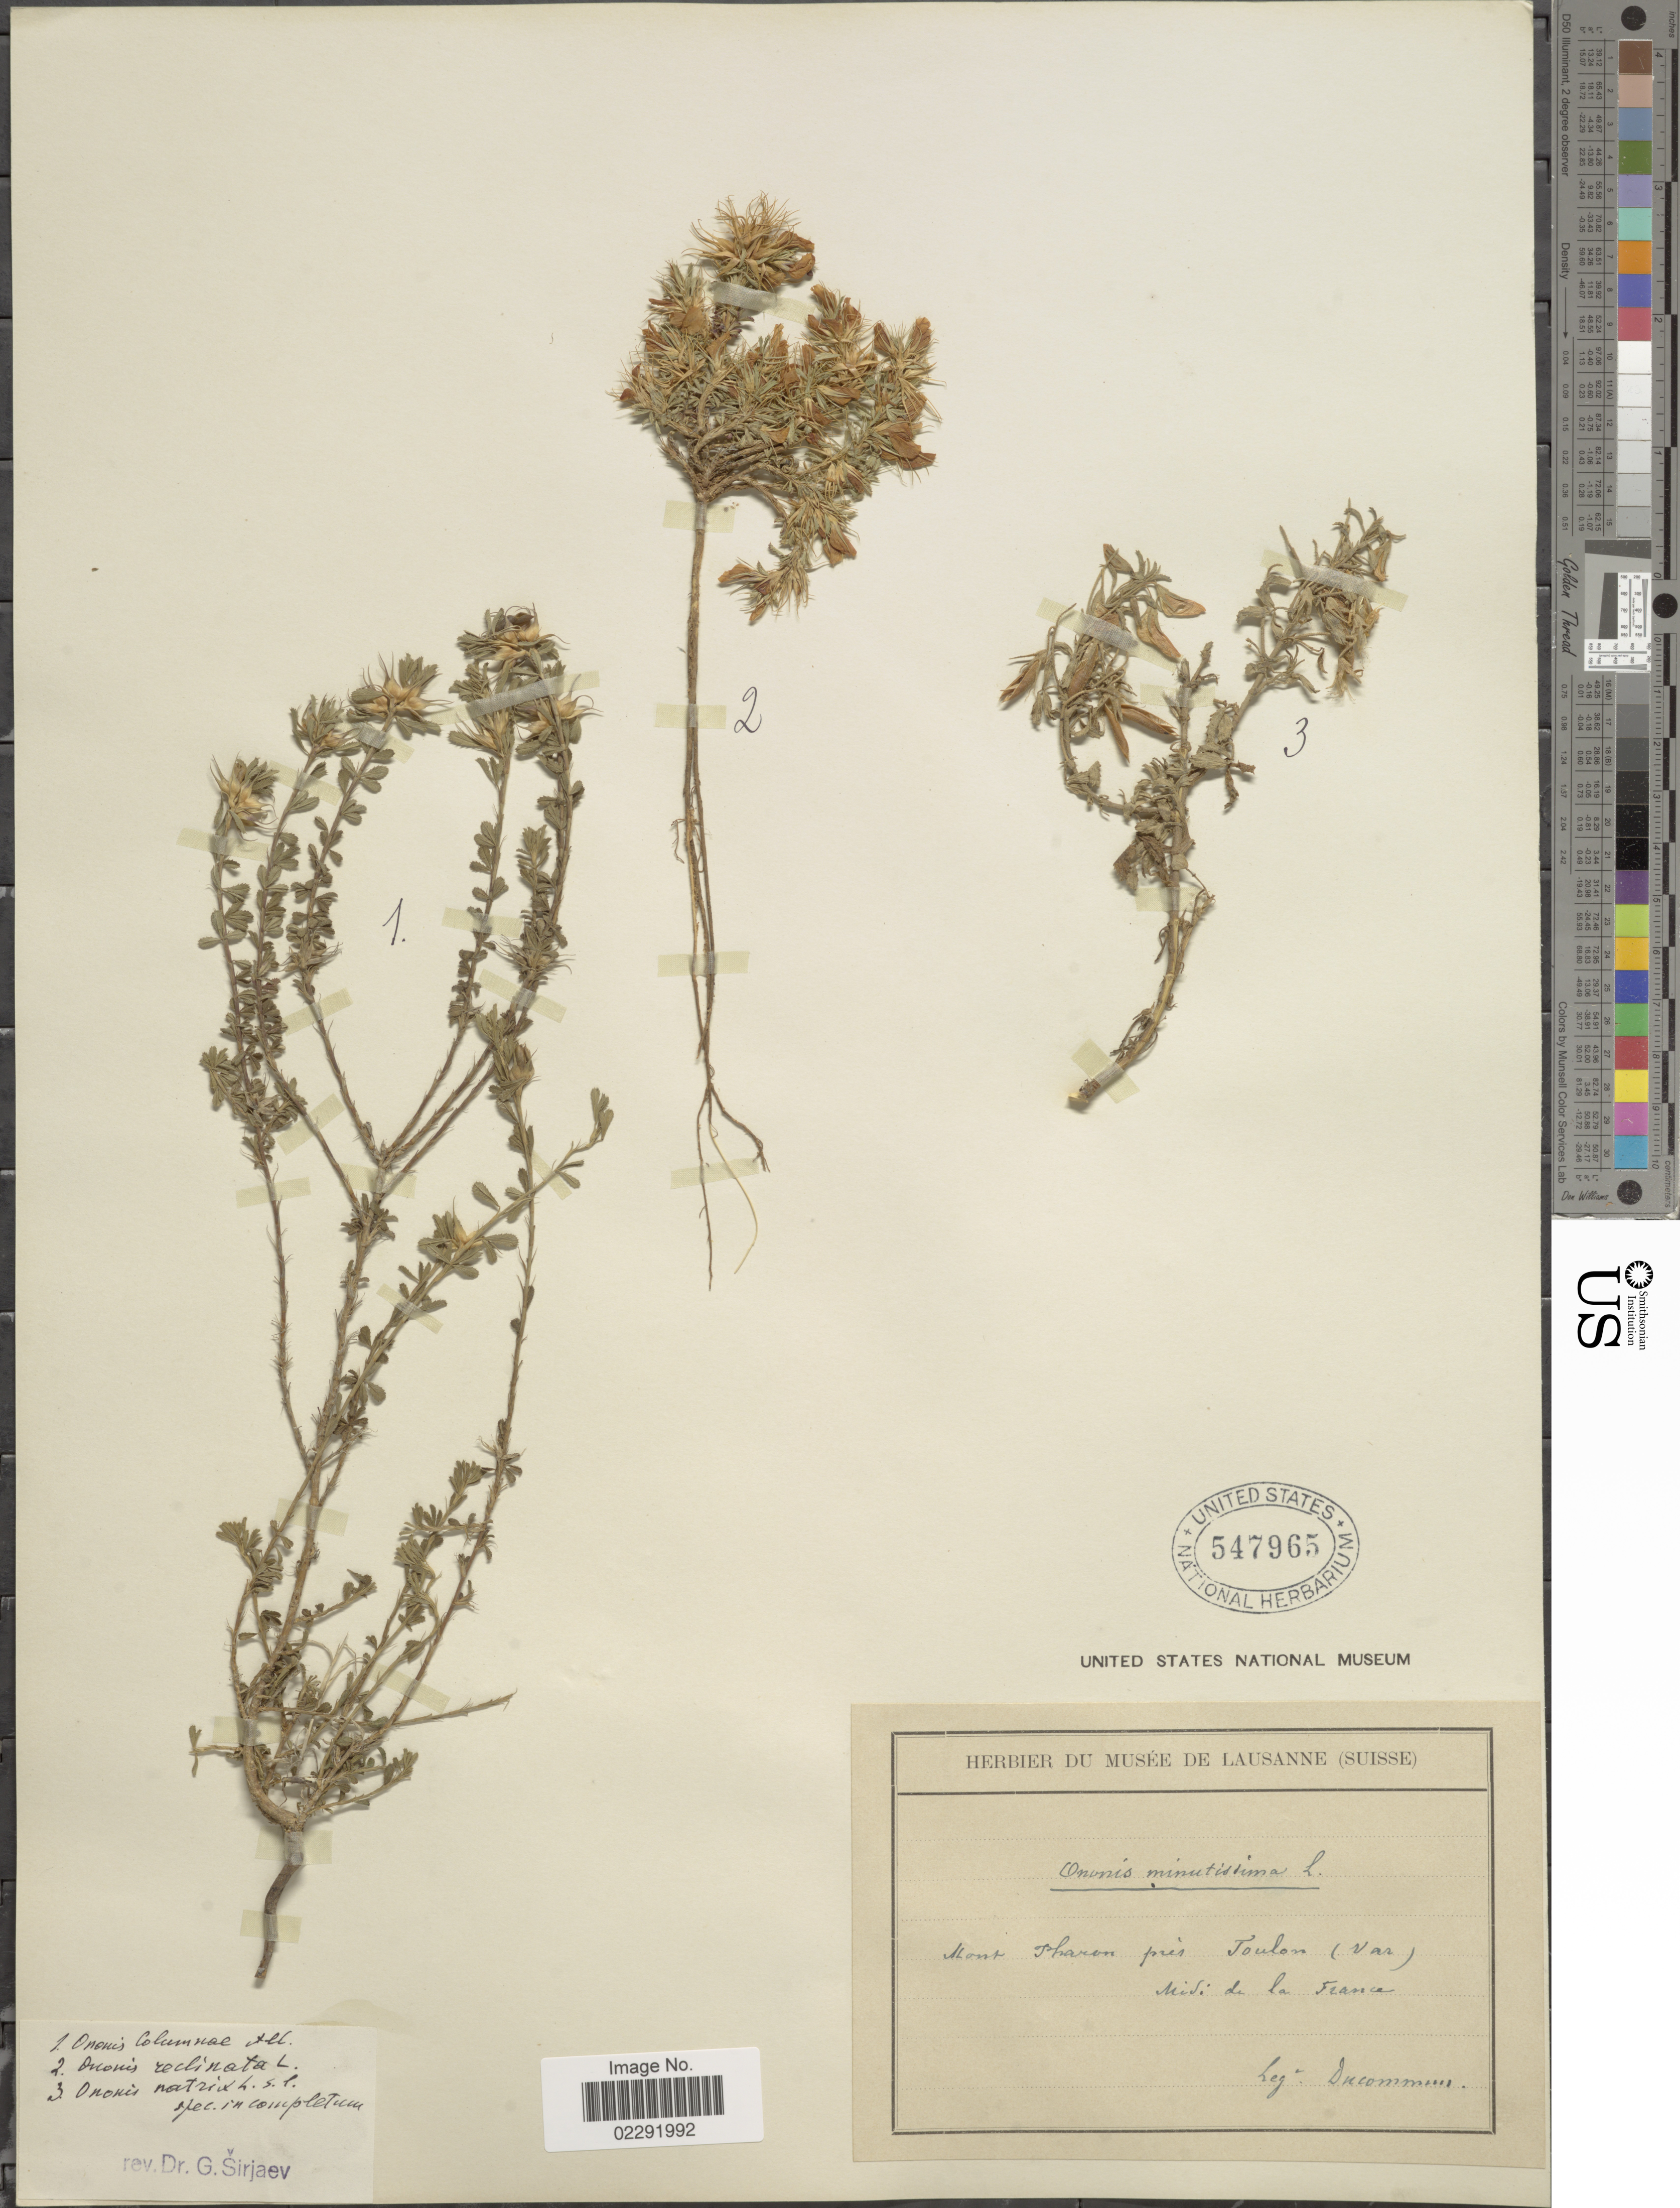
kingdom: Plantae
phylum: Tracheophyta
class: Magnoliopsida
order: Fabales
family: Fabaceae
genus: Ononis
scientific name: Ononis pusilla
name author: L.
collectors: J. Ducommun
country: France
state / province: Provence-Alpes-Côte d'Azur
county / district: Var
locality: Mont Pharon pres Toulon (Var) Midi de la France. [interpreted]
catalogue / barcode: US 547965